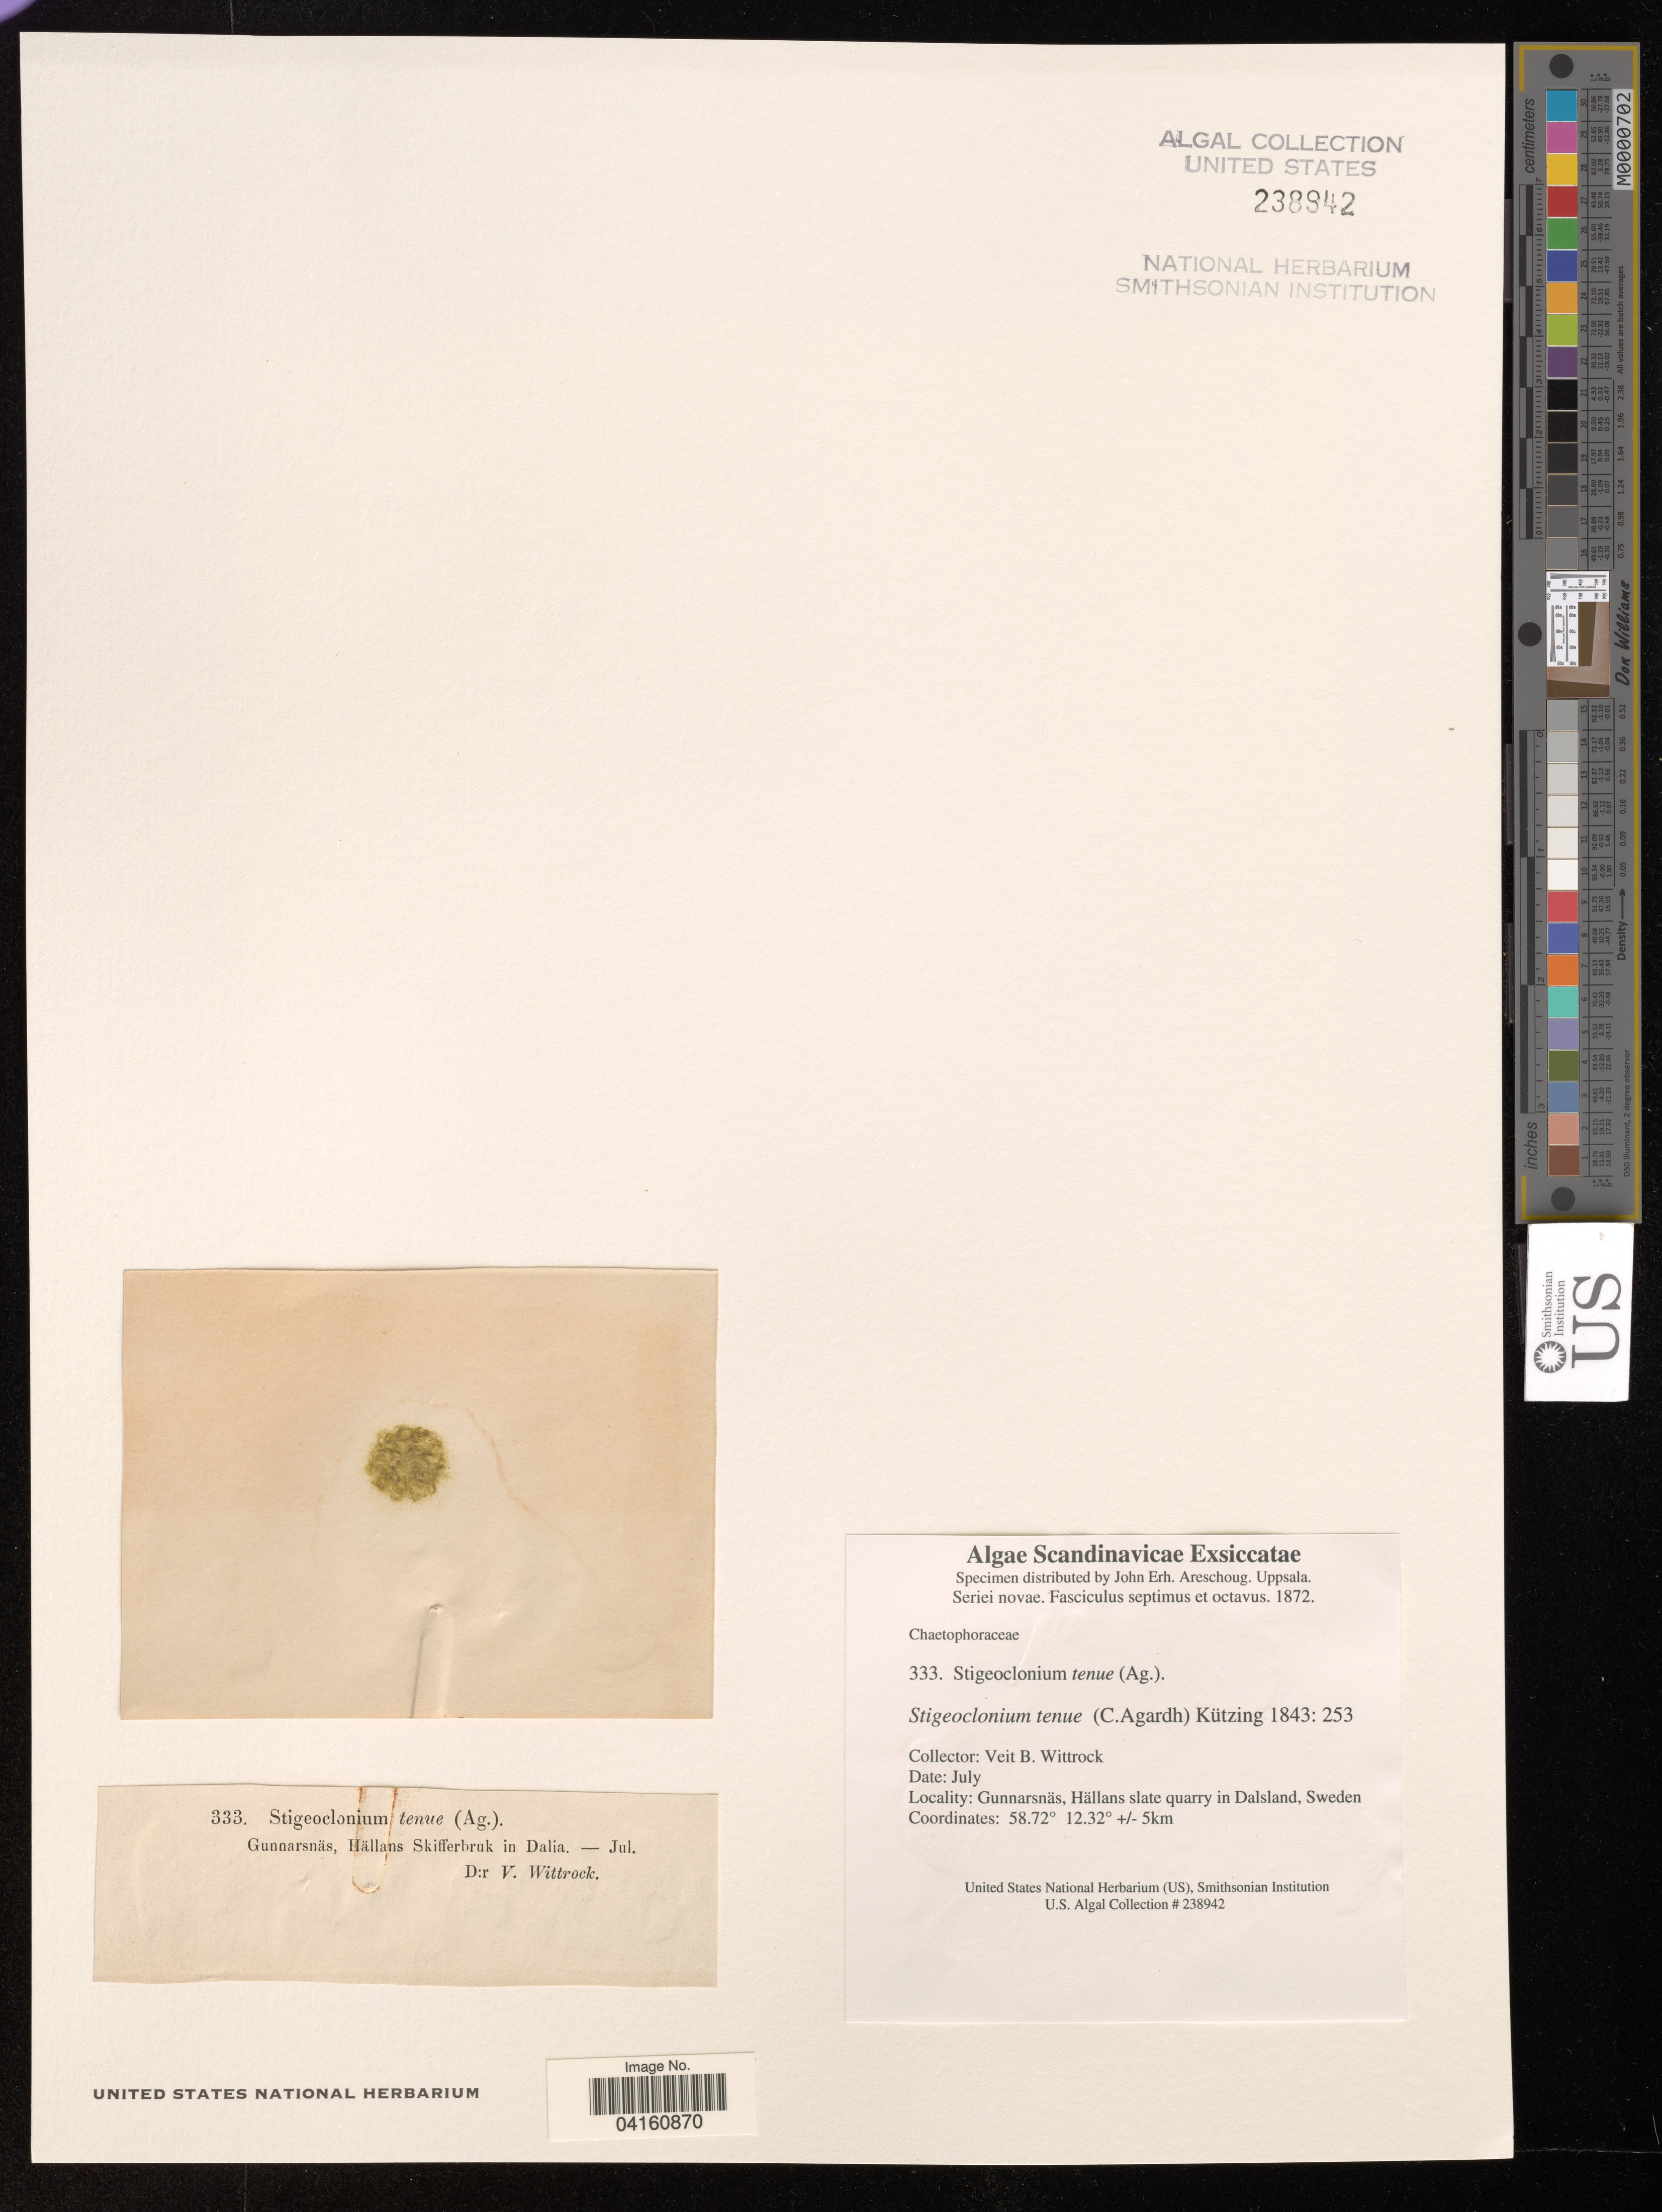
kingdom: Plantae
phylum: Chlorophyta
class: Chlorophyceae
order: Chaetophorales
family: Chaetophoraceae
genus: Stigeoclonium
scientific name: Stigeoclonium tenue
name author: (C. Agardh) Kütz.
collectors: V. Wittrock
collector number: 333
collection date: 1872-07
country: Sweden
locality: Gunnarsnas, Hallans slate quarry in Dalsland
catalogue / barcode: US 238942